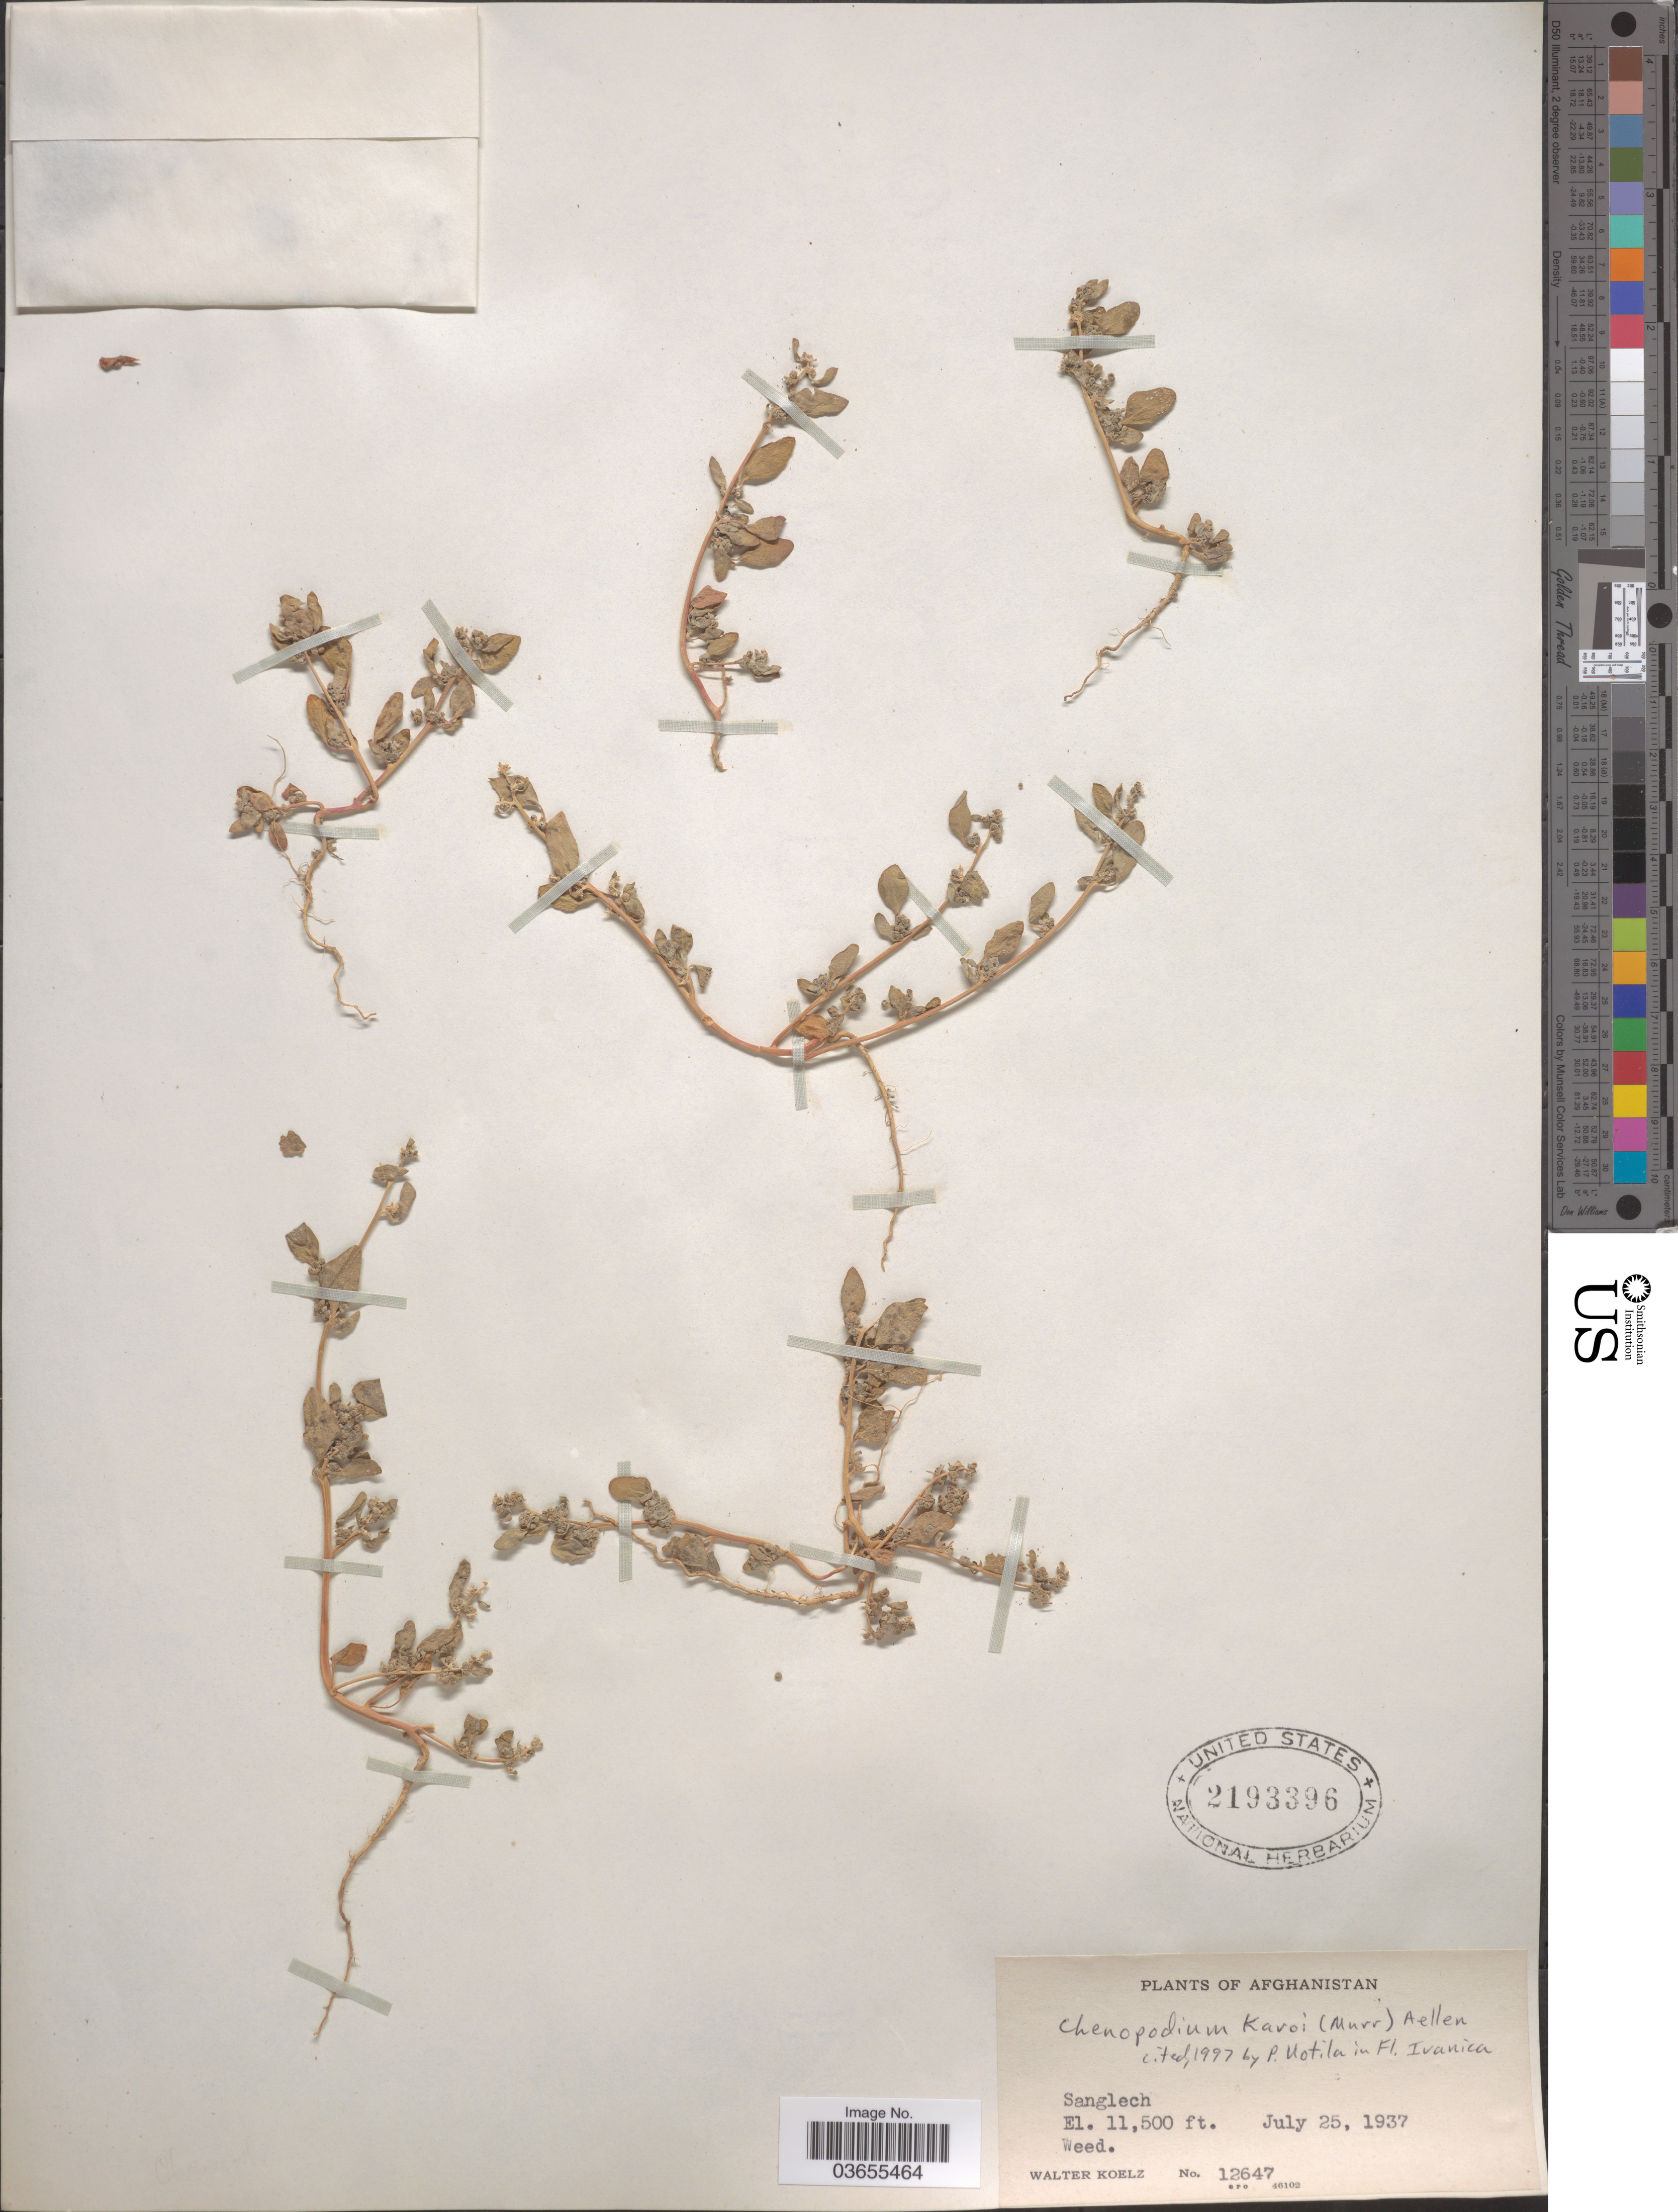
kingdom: Plantae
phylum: Tracheophyta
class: Magnoliopsida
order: Caryophyllales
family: Amaranthaceae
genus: Chenopodium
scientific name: Chenopodium karoi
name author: (Murr) Aellen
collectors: W. N. Koelz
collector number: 12647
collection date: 1937-07-25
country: Afghanistan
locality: Sanglech.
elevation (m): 3505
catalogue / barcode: US 2193396